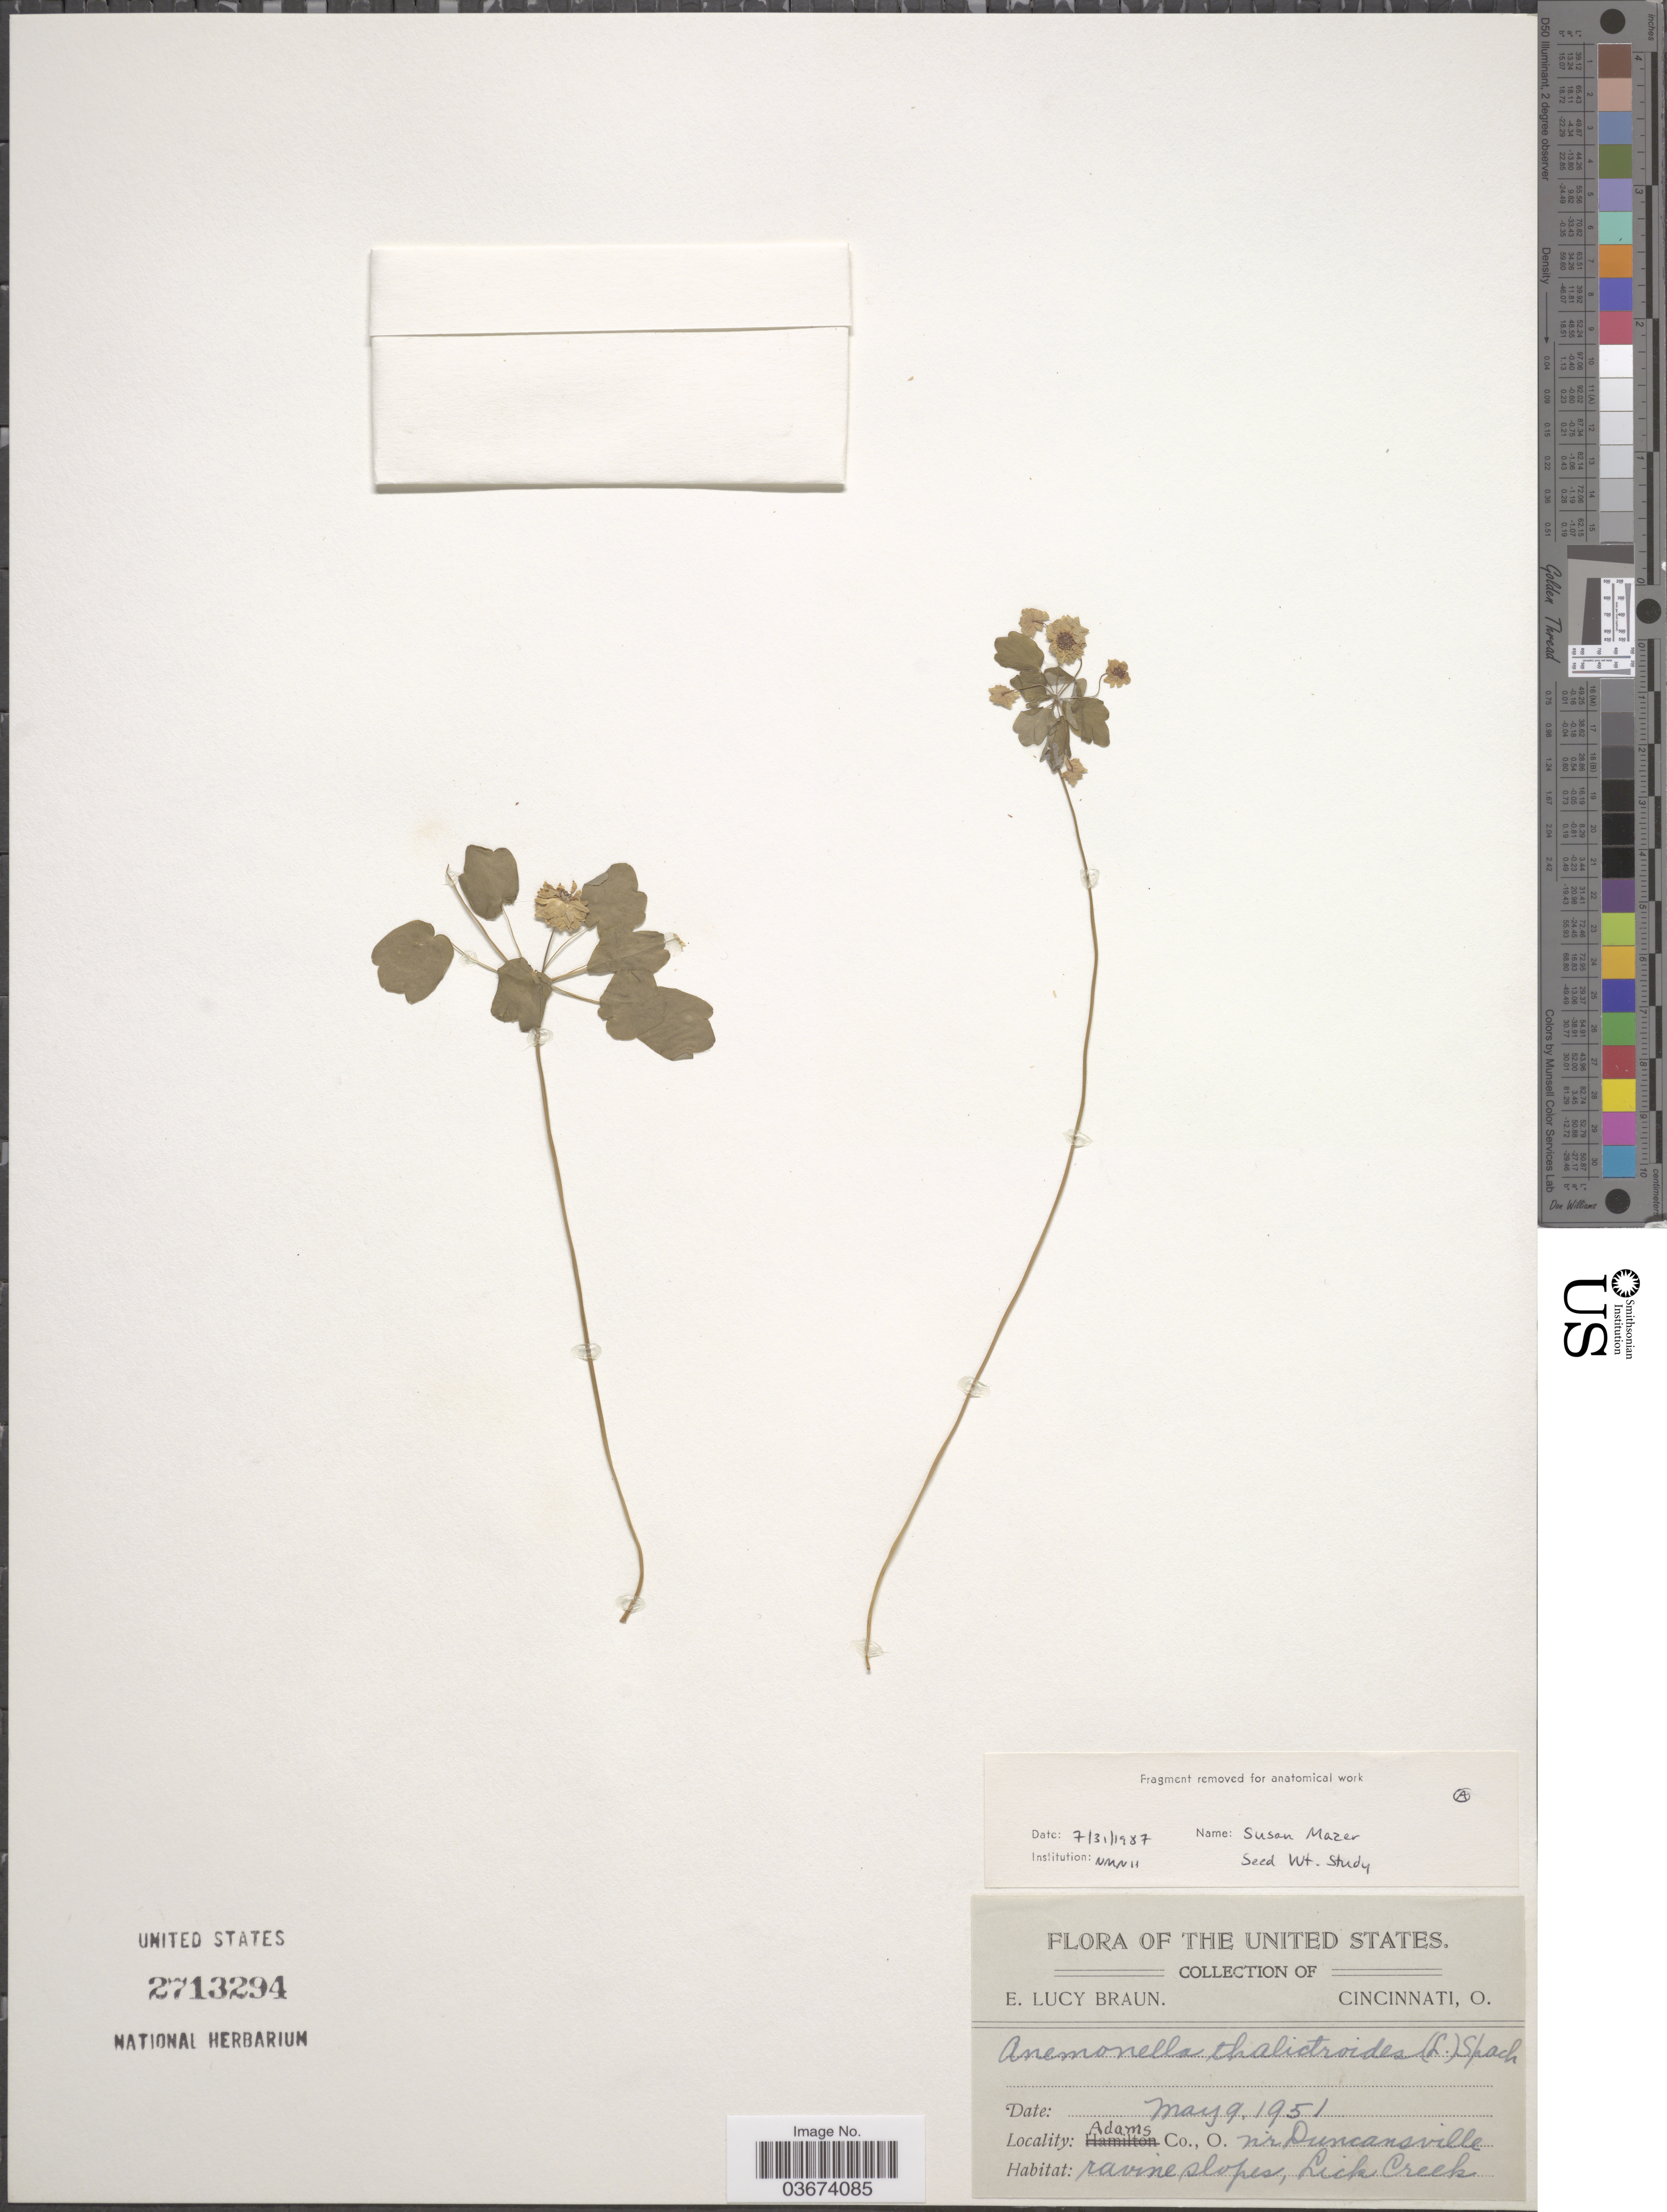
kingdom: Plantae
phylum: Tracheophyta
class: Magnoliopsida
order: Ranunculales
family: Ranunculaceae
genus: Thalictrum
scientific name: Thalictrum thalictroides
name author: (L.) A.J. Eames & B. Boivin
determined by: Strong, M. T., (US), Smithsonian Institution - National Museum of Natural History (UNITED STATES)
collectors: E. L. Braun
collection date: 1951-05-09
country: United States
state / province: Ohio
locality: Adams Co. nr Duncansville. Ravine slopes, Lick Creek.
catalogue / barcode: US 2713294